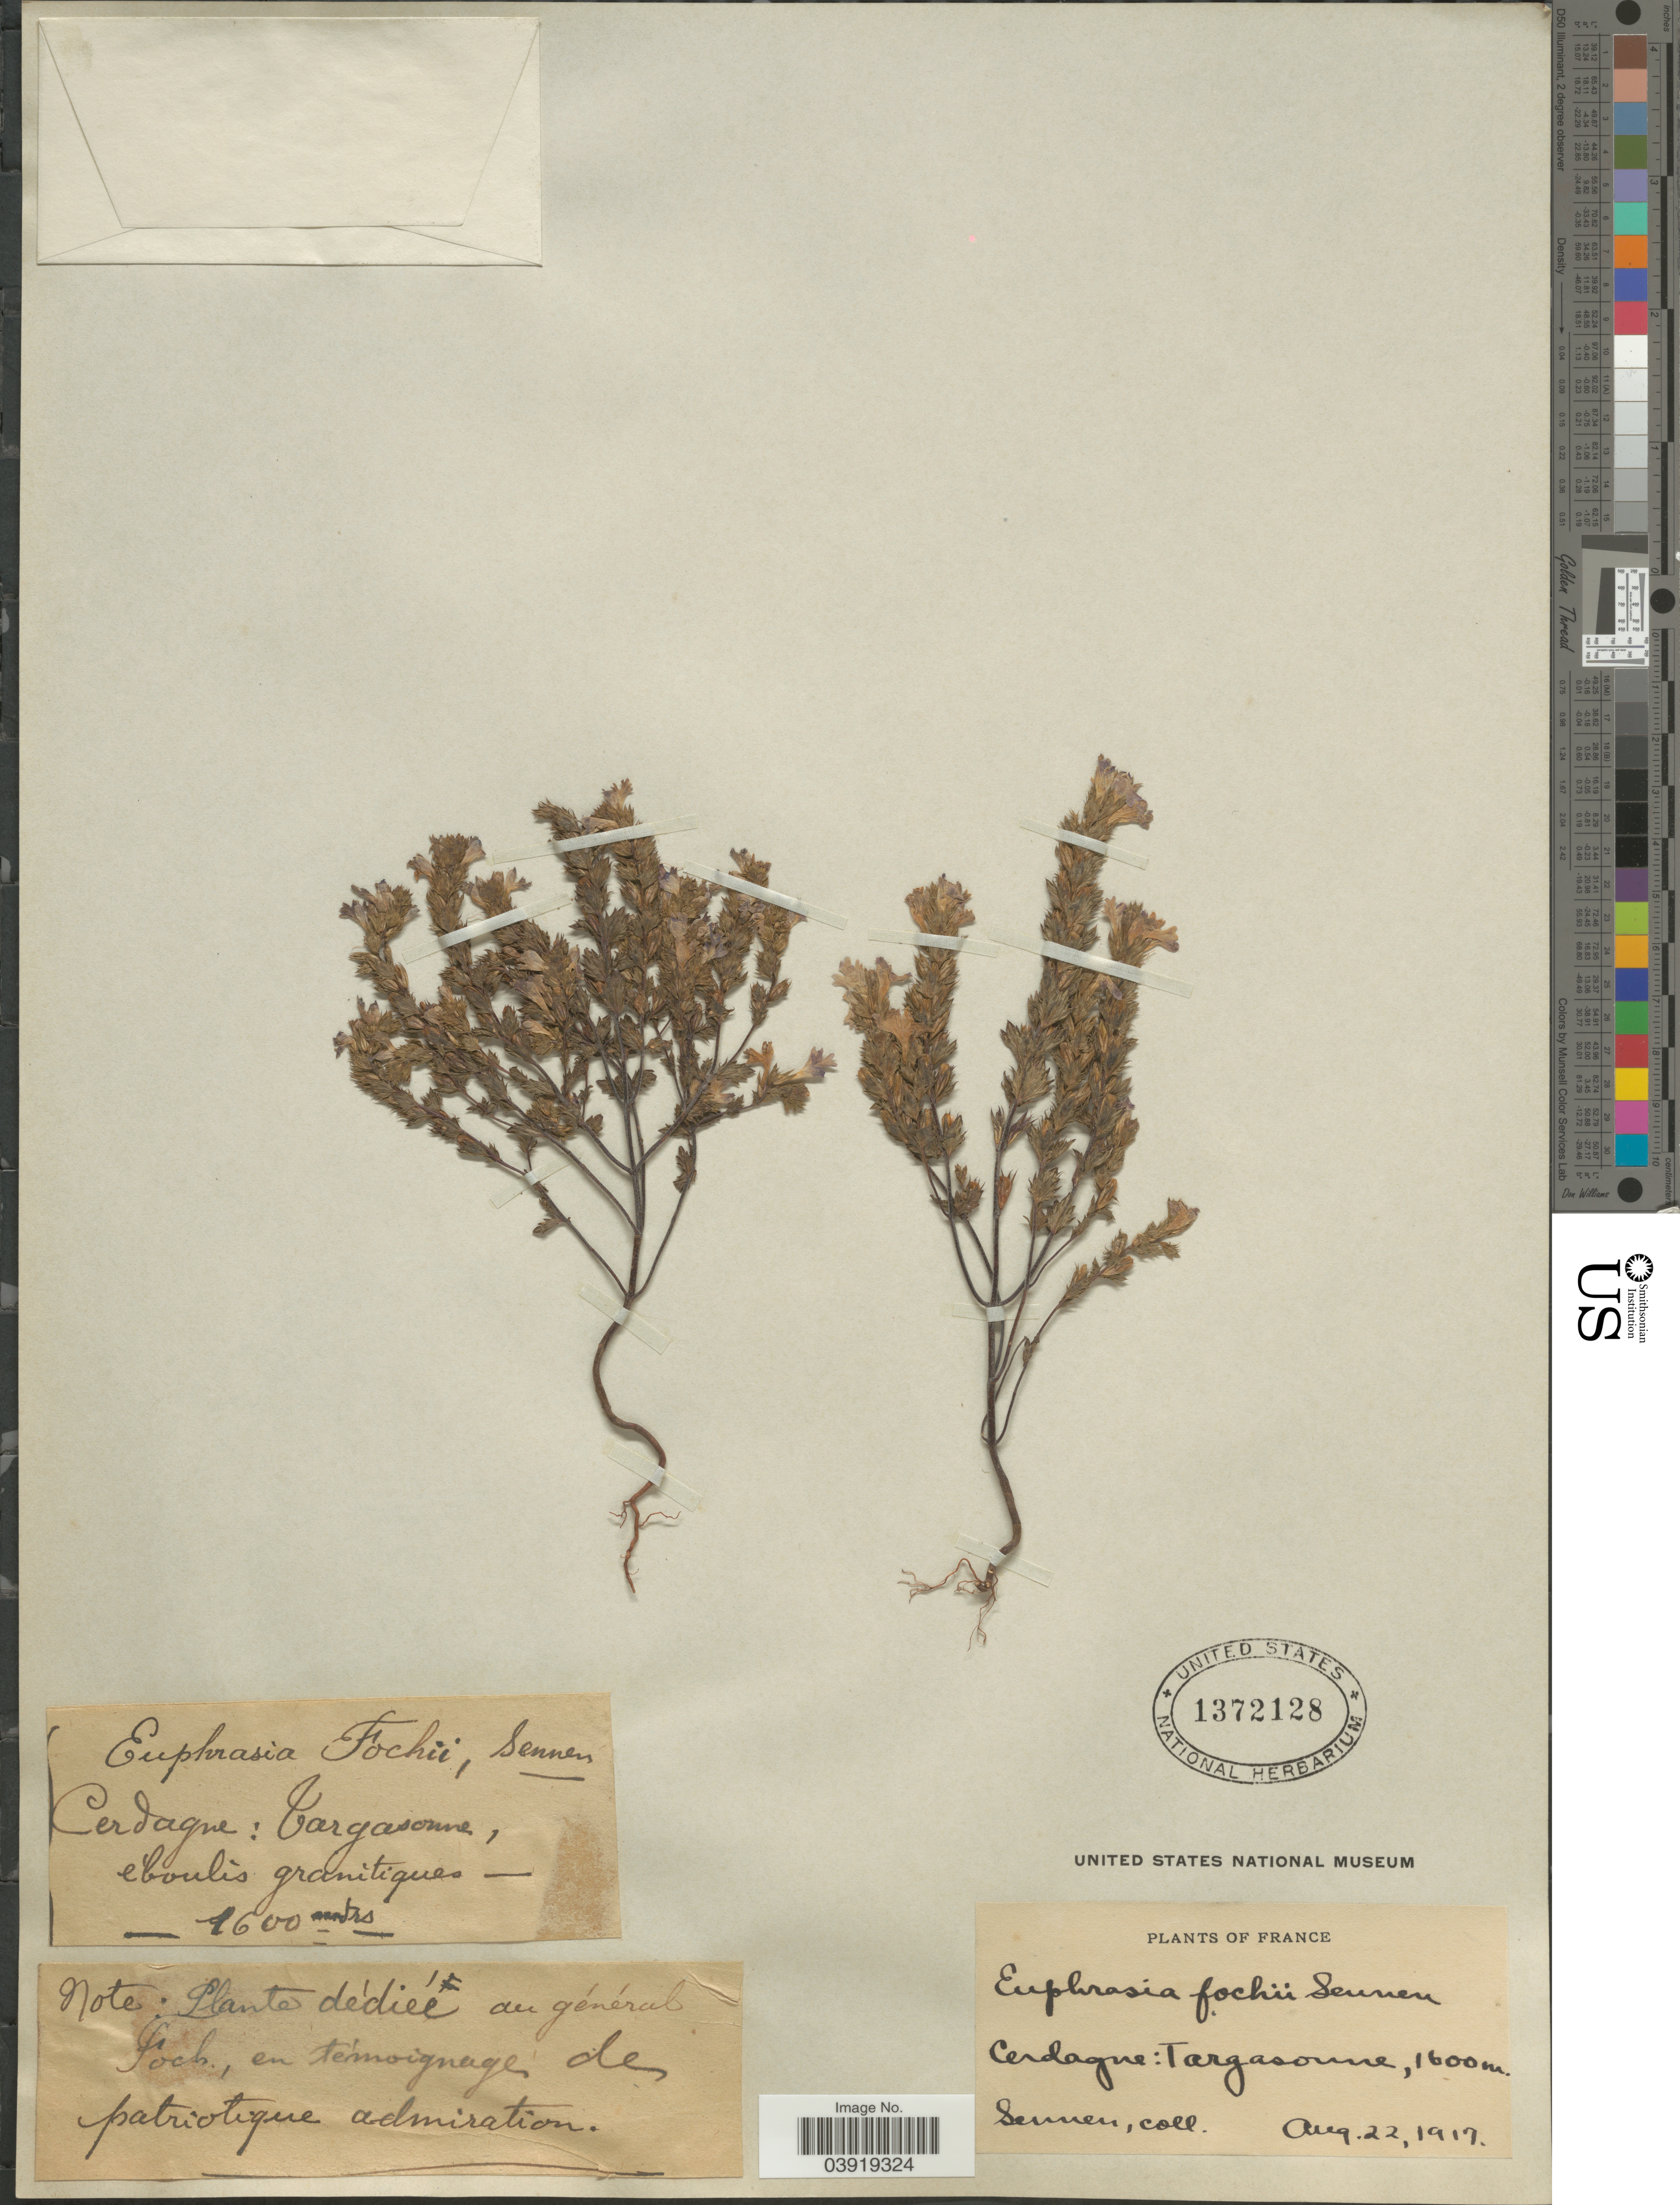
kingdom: Plantae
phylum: Tracheophyta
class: Magnoliopsida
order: Lamiales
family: Orobanchaceae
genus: Euphrasia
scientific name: Euphrasia fochii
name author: Sennen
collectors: E. Sennen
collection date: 1917-08-22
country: France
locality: Cerdagne: Targasonne.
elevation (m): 1600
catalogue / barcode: US 1372128